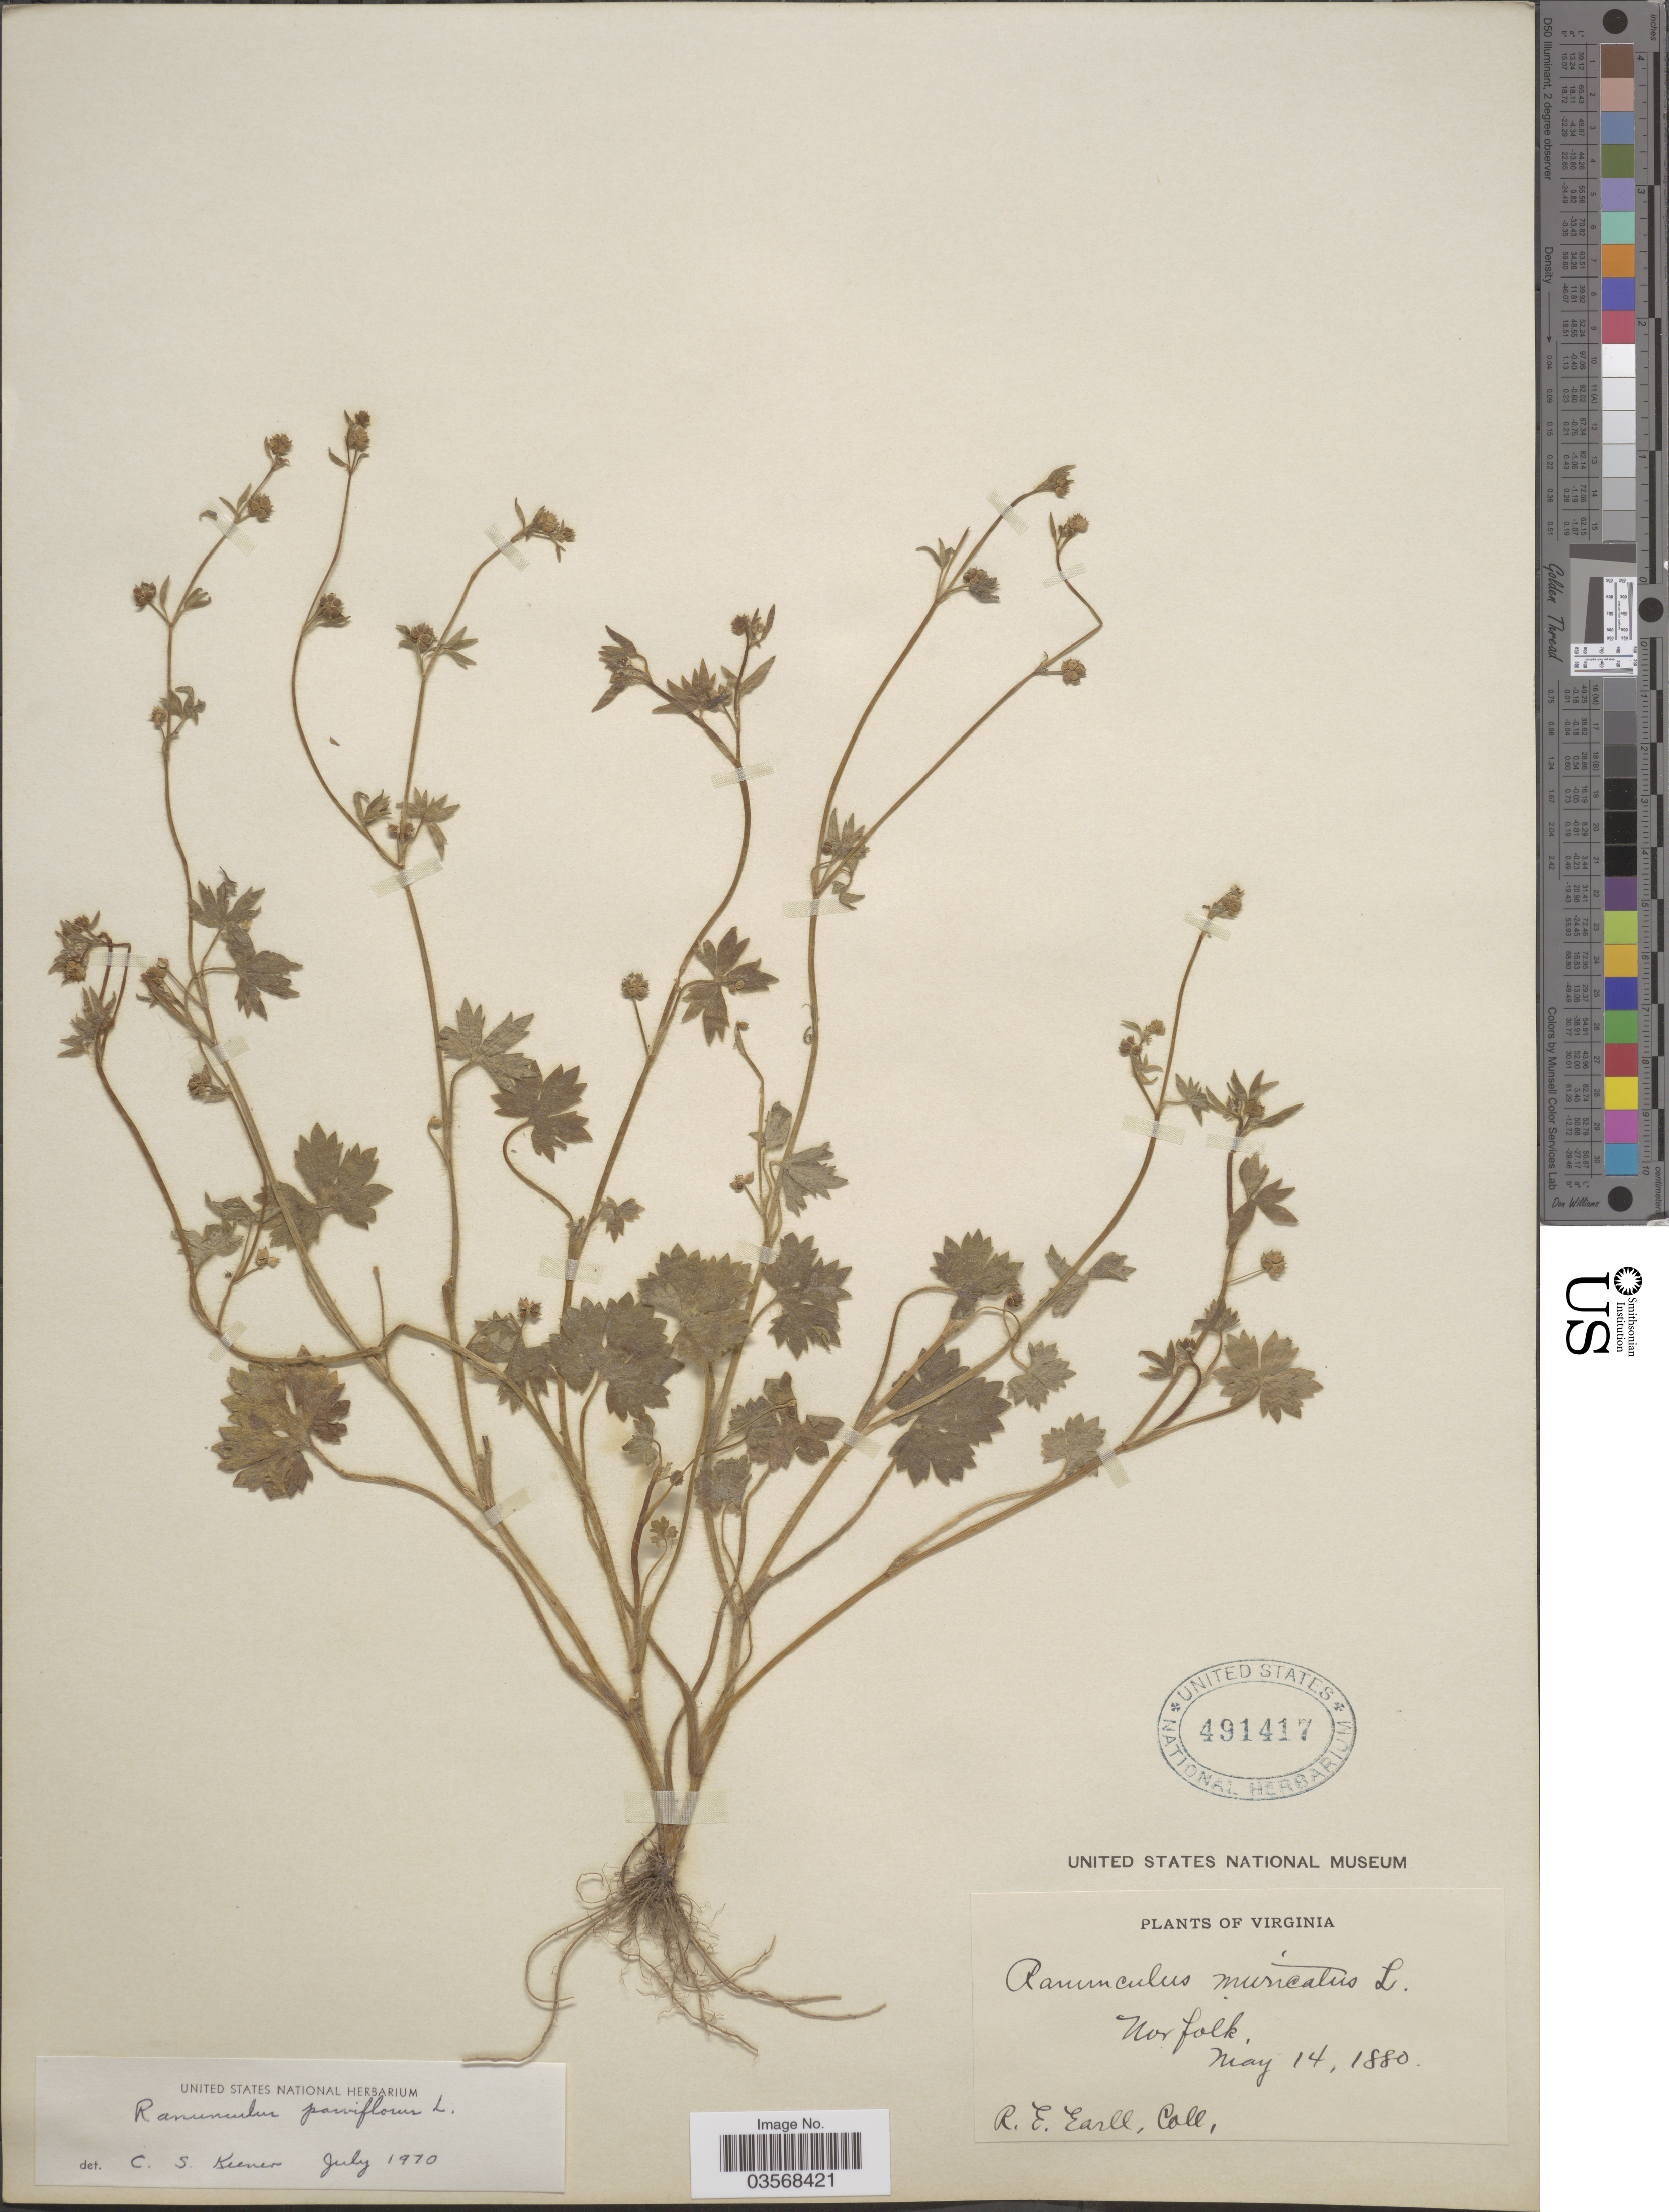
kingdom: Plantae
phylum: Tracheophyta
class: Magnoliopsida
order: Ranunculales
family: Ranunculaceae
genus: Ranunculus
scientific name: Ranunculus parviflorus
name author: L.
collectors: R. Earll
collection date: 1880-05-14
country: United States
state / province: Virginia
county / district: City of Norfolk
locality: Norfolk.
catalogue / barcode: US 491417